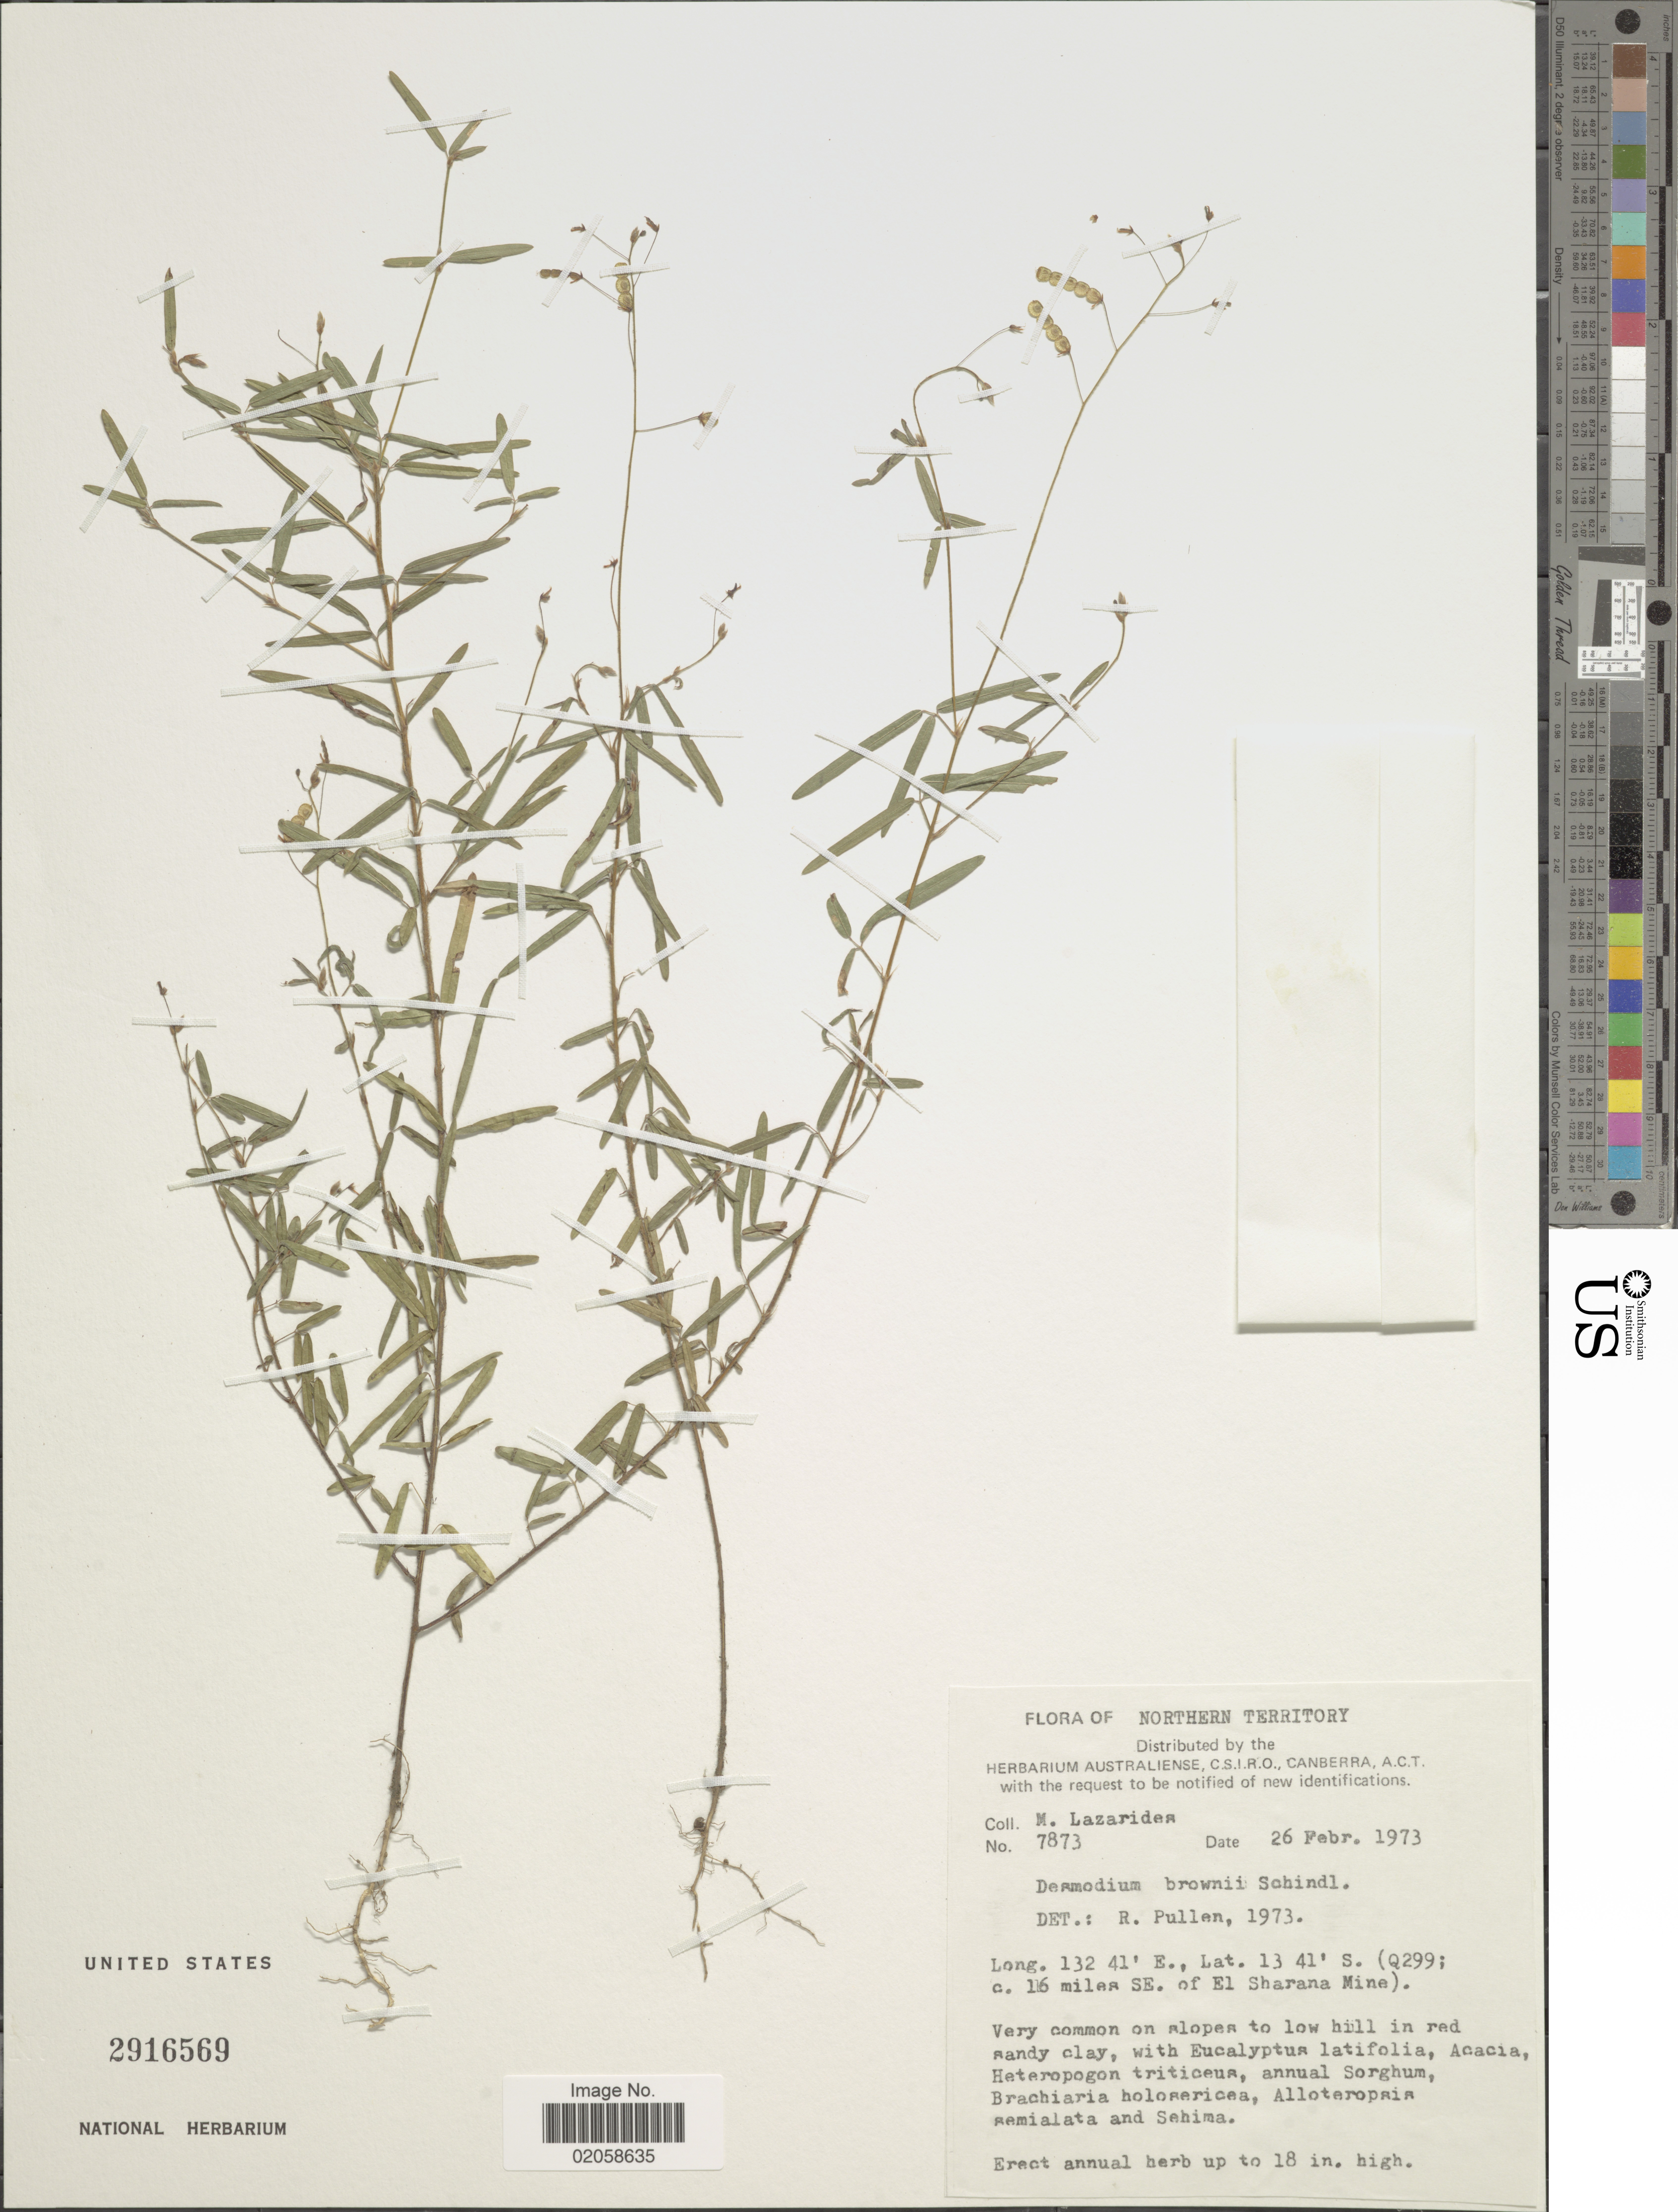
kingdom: Plantae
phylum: Tracheophyta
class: Magnoliopsida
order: Fabales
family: Fabaceae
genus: Grona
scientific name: Grona brownii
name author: (Schindl.) H. Ohashi & K. Ohashi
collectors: M. Lazarides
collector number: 7873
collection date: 1973-02-26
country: Australia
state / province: Northern Territory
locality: Q299; c. 16 miles SE. of El Sharana Mine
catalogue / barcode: US 2916569